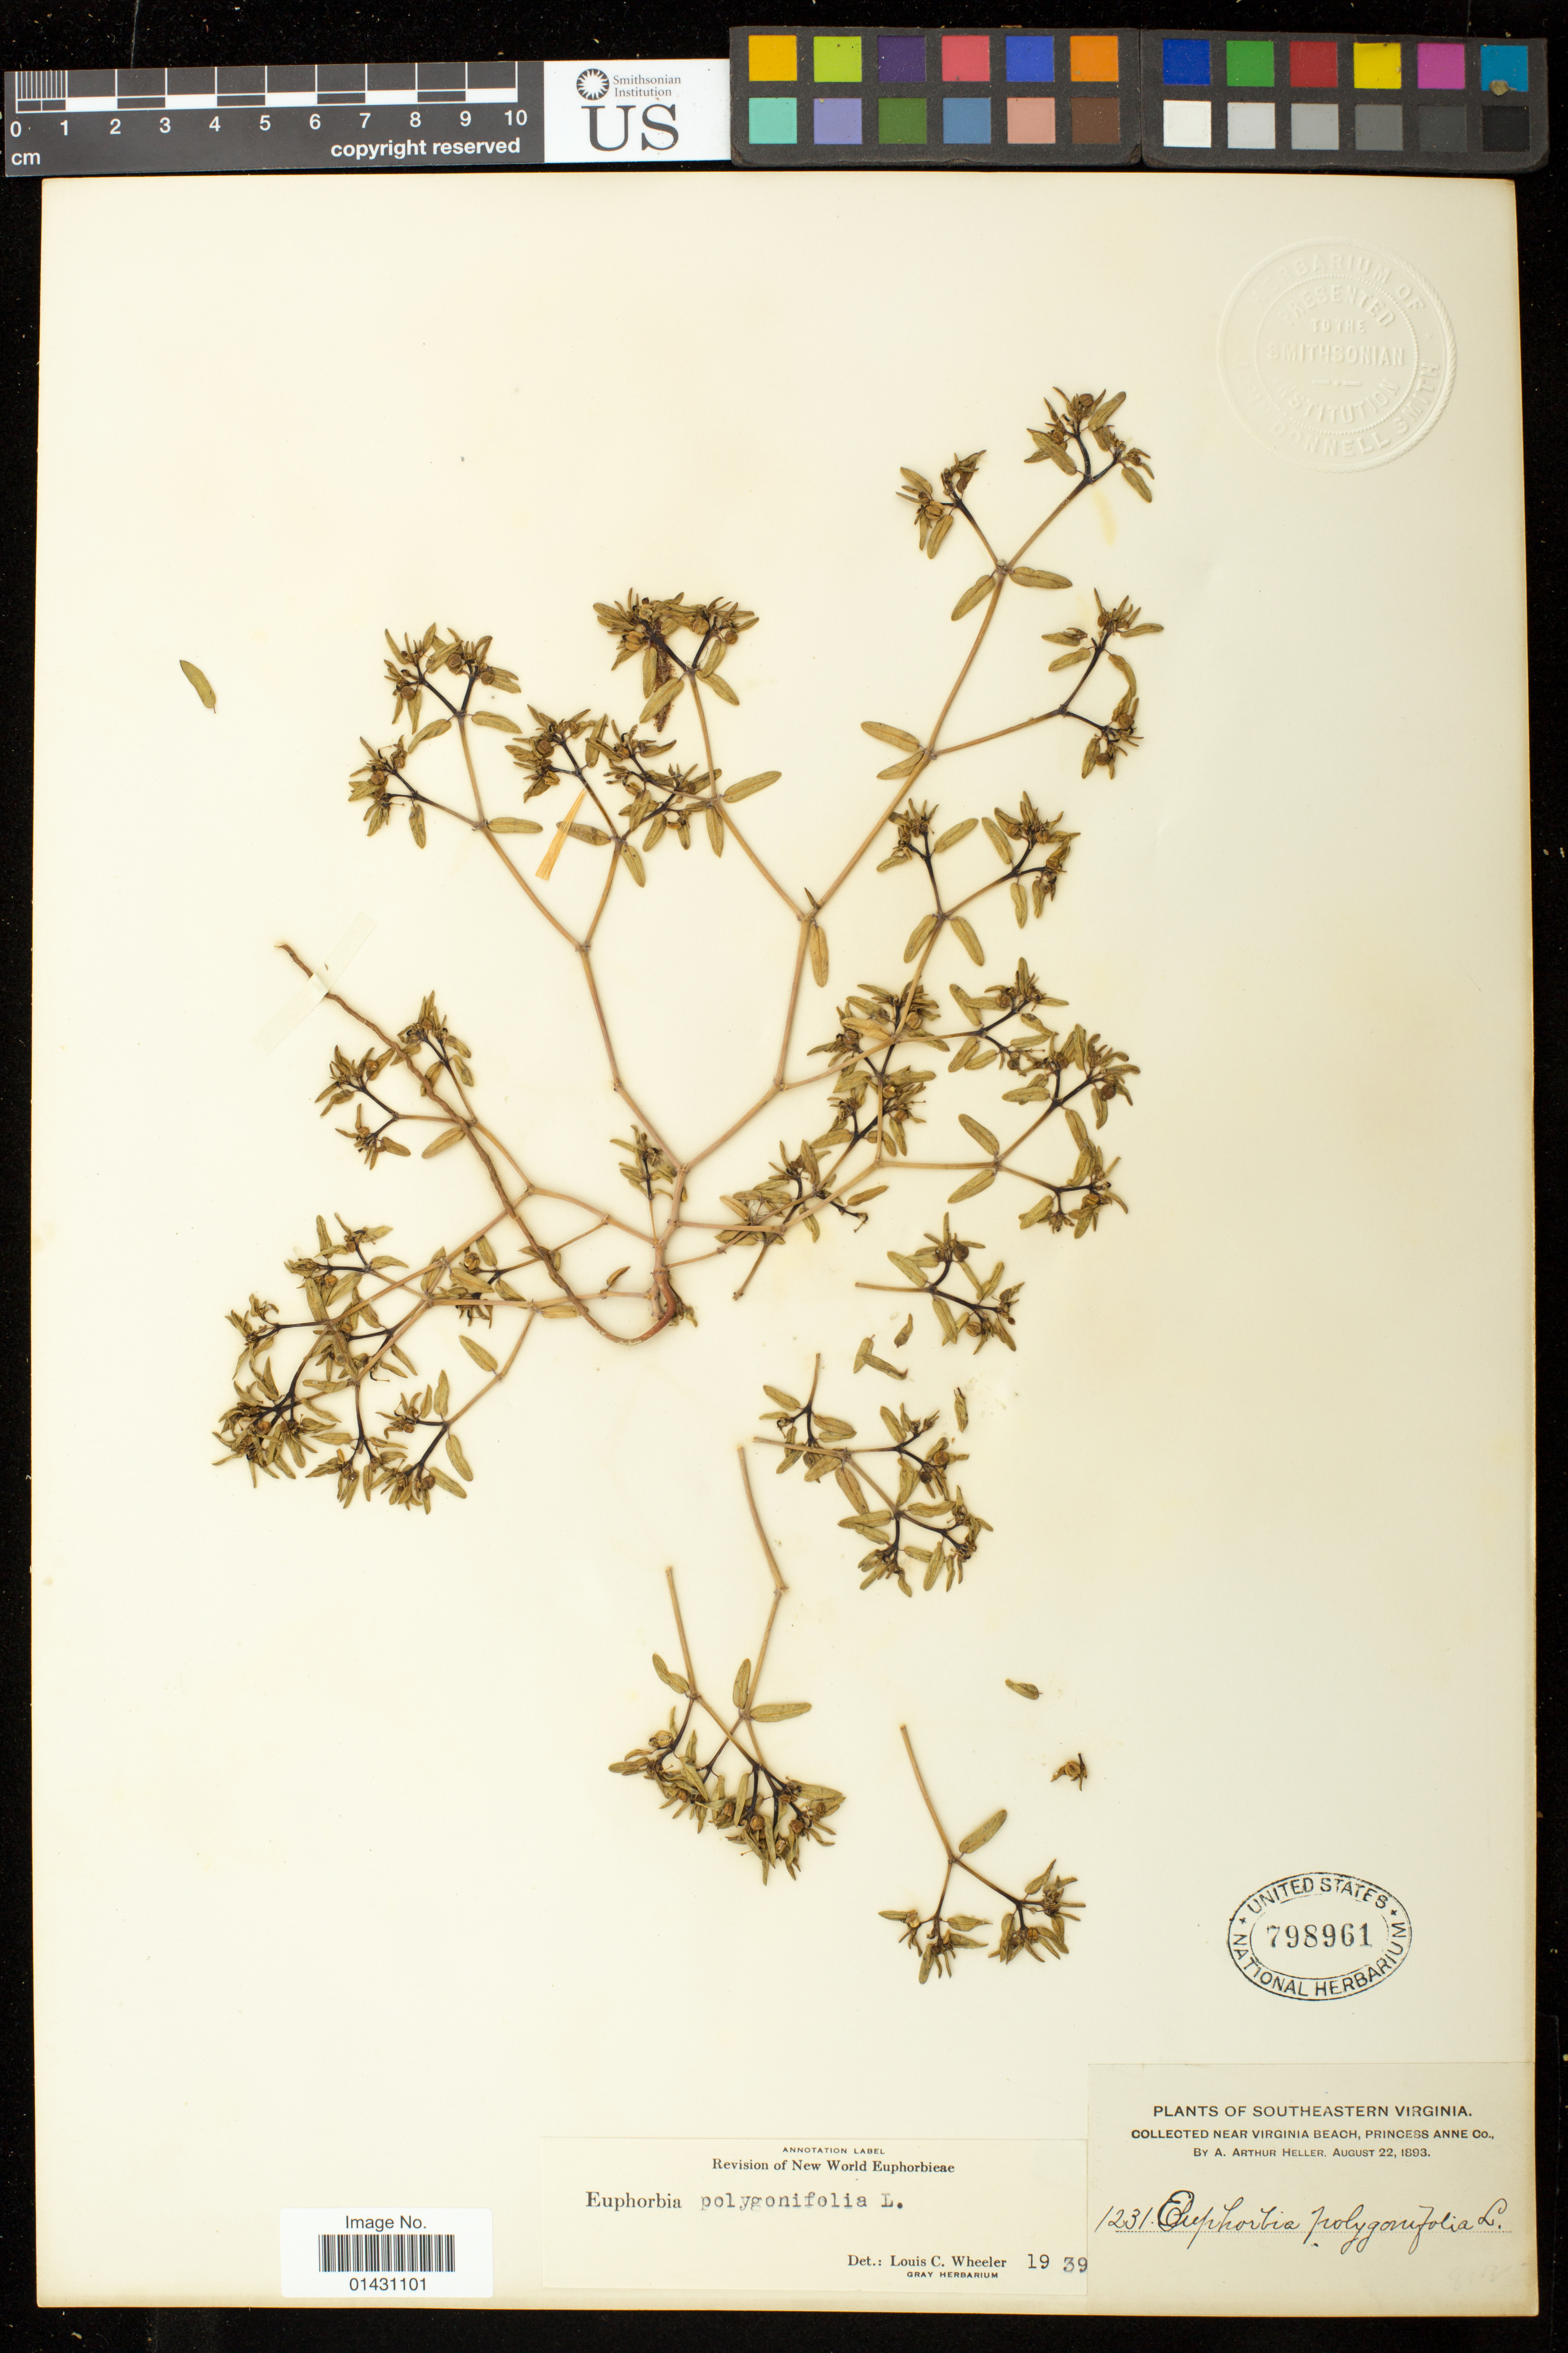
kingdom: Plantae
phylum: Tracheophyta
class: Magnoliopsida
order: Malpighiales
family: Euphorbiaceae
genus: Euphorbia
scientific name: Euphorbia polygonifolia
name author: L.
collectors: A. A. Heller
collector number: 1231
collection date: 1893-08-22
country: United States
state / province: Virginia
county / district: City of Virginia Beach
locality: Near Virginia Beach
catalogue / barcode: US 798961